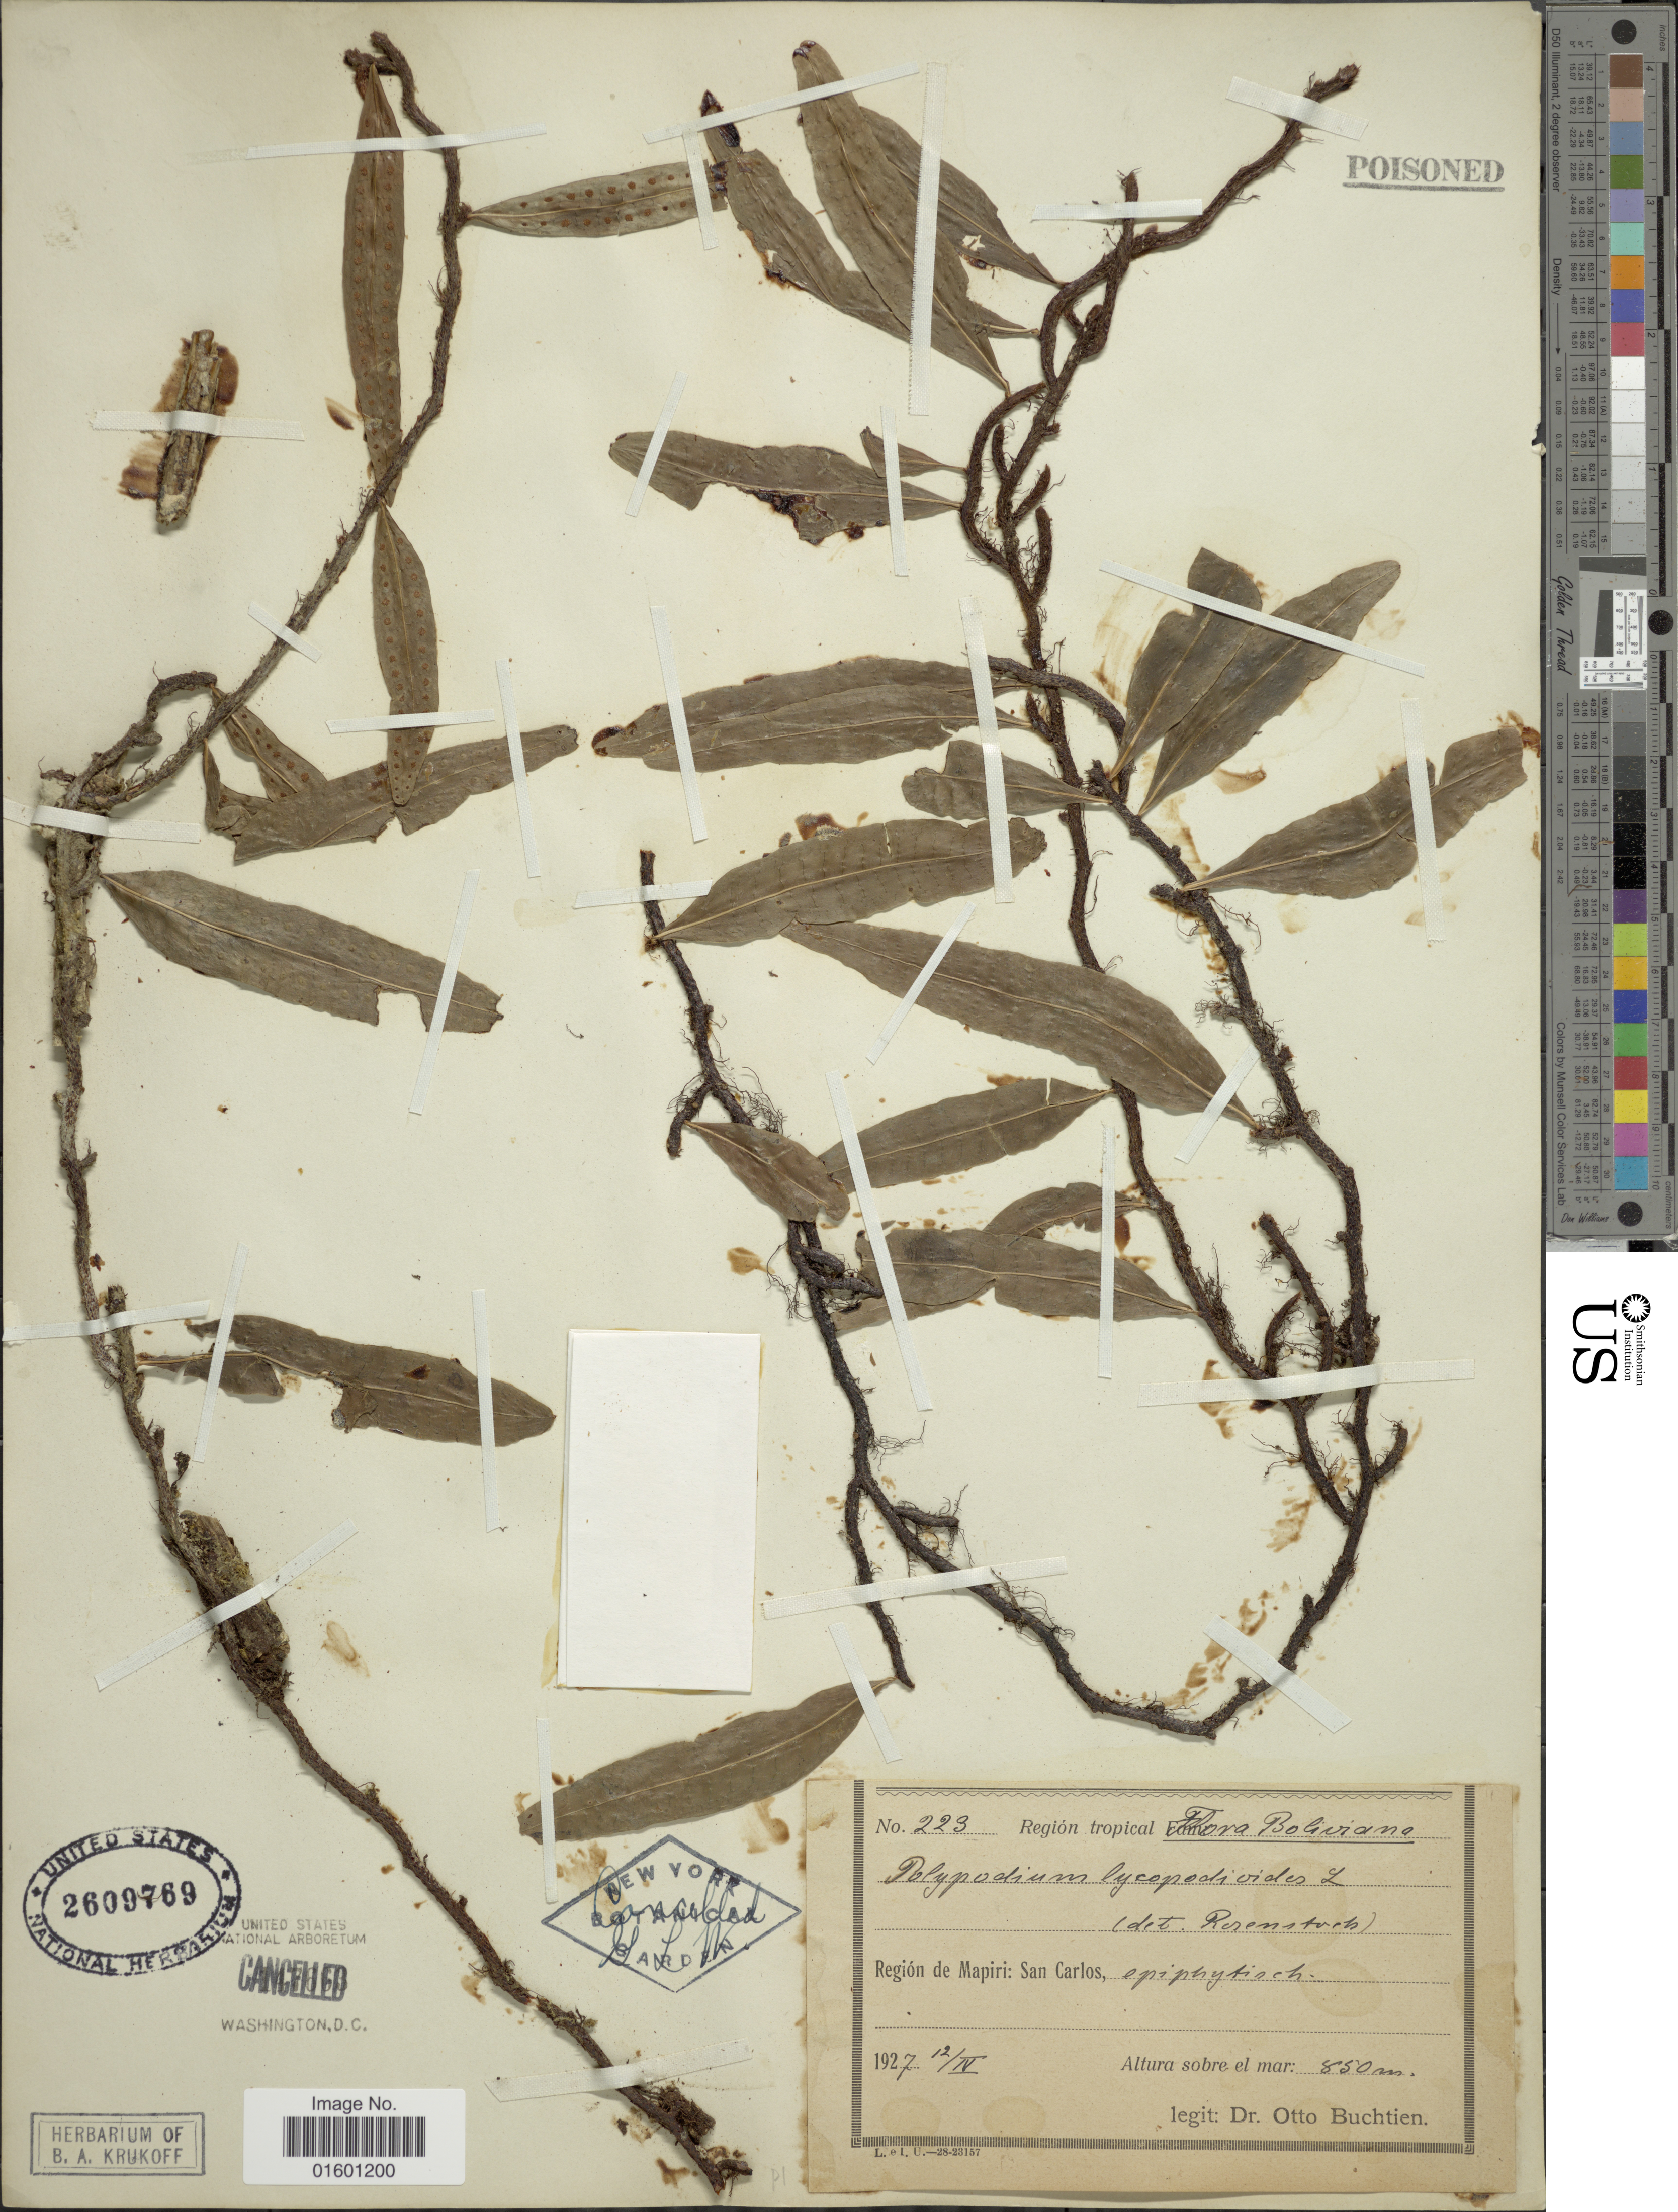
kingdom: Plantae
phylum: Tracheophyta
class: Polypodiopsida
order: Polypodiales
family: Polypodiaceae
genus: Microgramma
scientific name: Microgramma lycopodioides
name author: (L.) Copel.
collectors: O. Buchtien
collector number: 223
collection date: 1927-04-12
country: Bolivia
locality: Region de Mapiri: San Carlos, epiphytisch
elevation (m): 850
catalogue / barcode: US 2609769